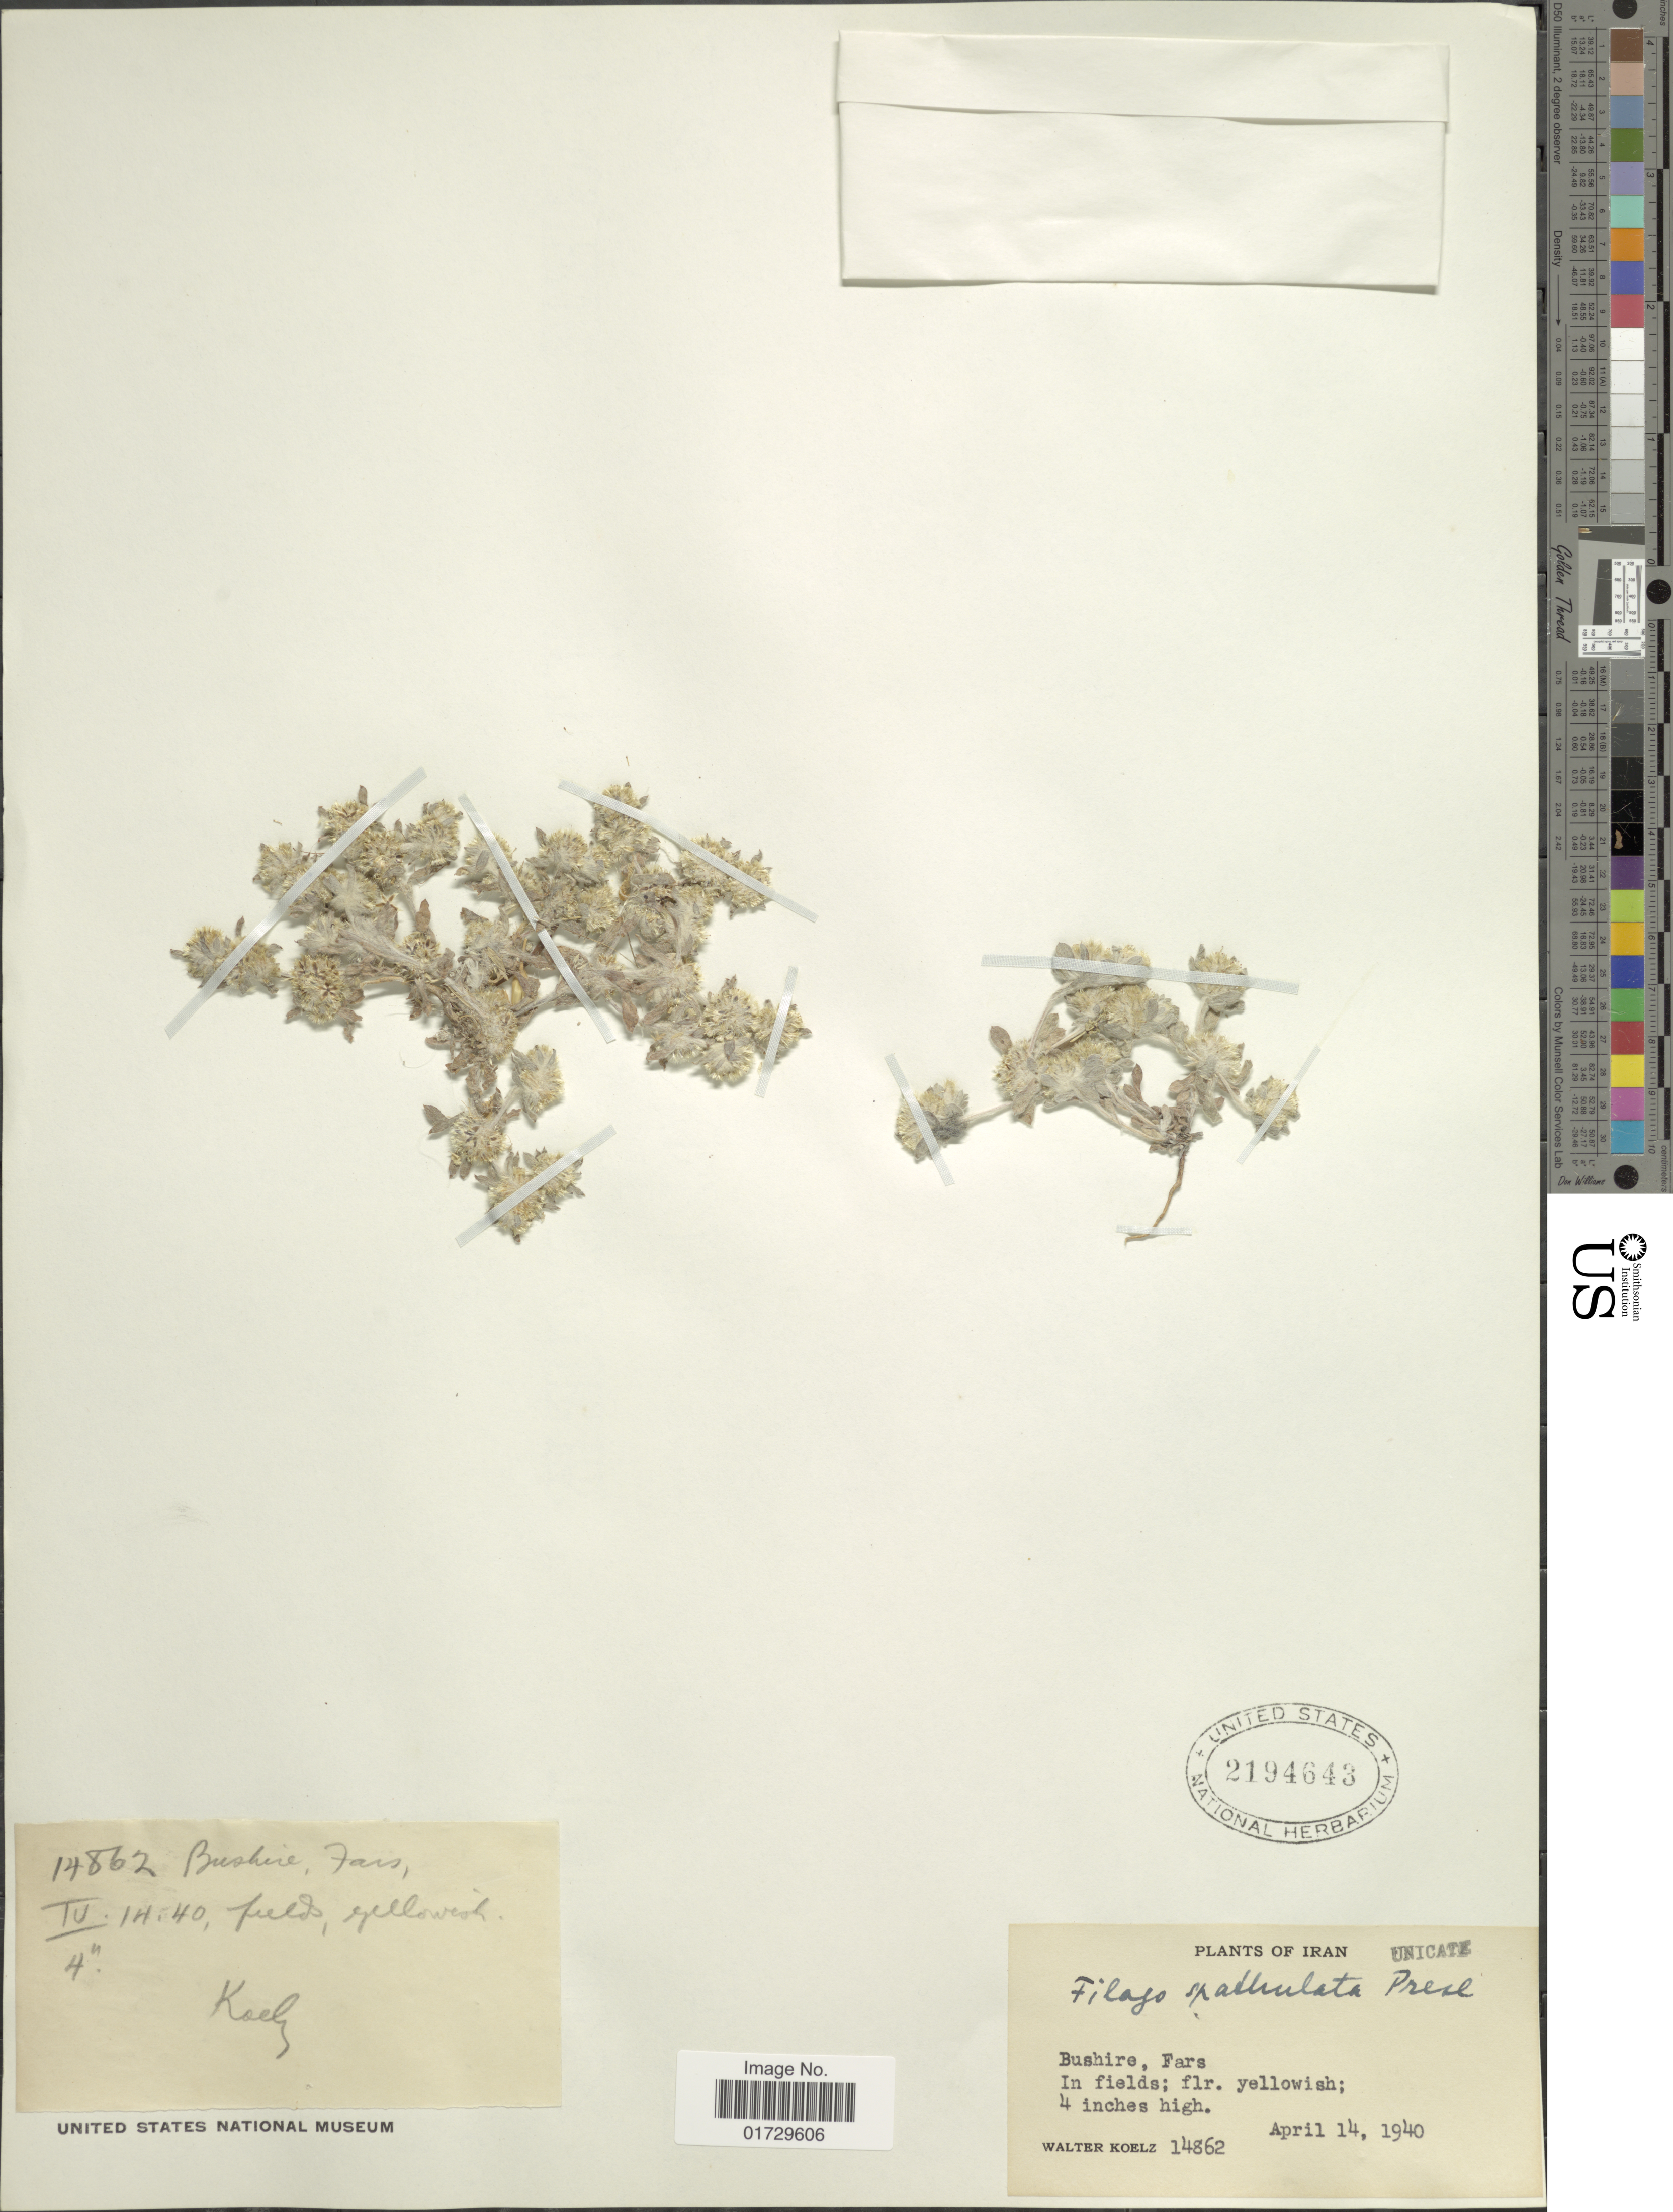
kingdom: Plantae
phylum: Tracheophyta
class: Magnoliopsida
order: Asterales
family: Asteraceae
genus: Filago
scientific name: Filago spathulata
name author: C. Presl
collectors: W. N. Koelz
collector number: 14862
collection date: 1940-04-14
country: Iran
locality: Bushire, Fars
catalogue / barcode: US 2194643